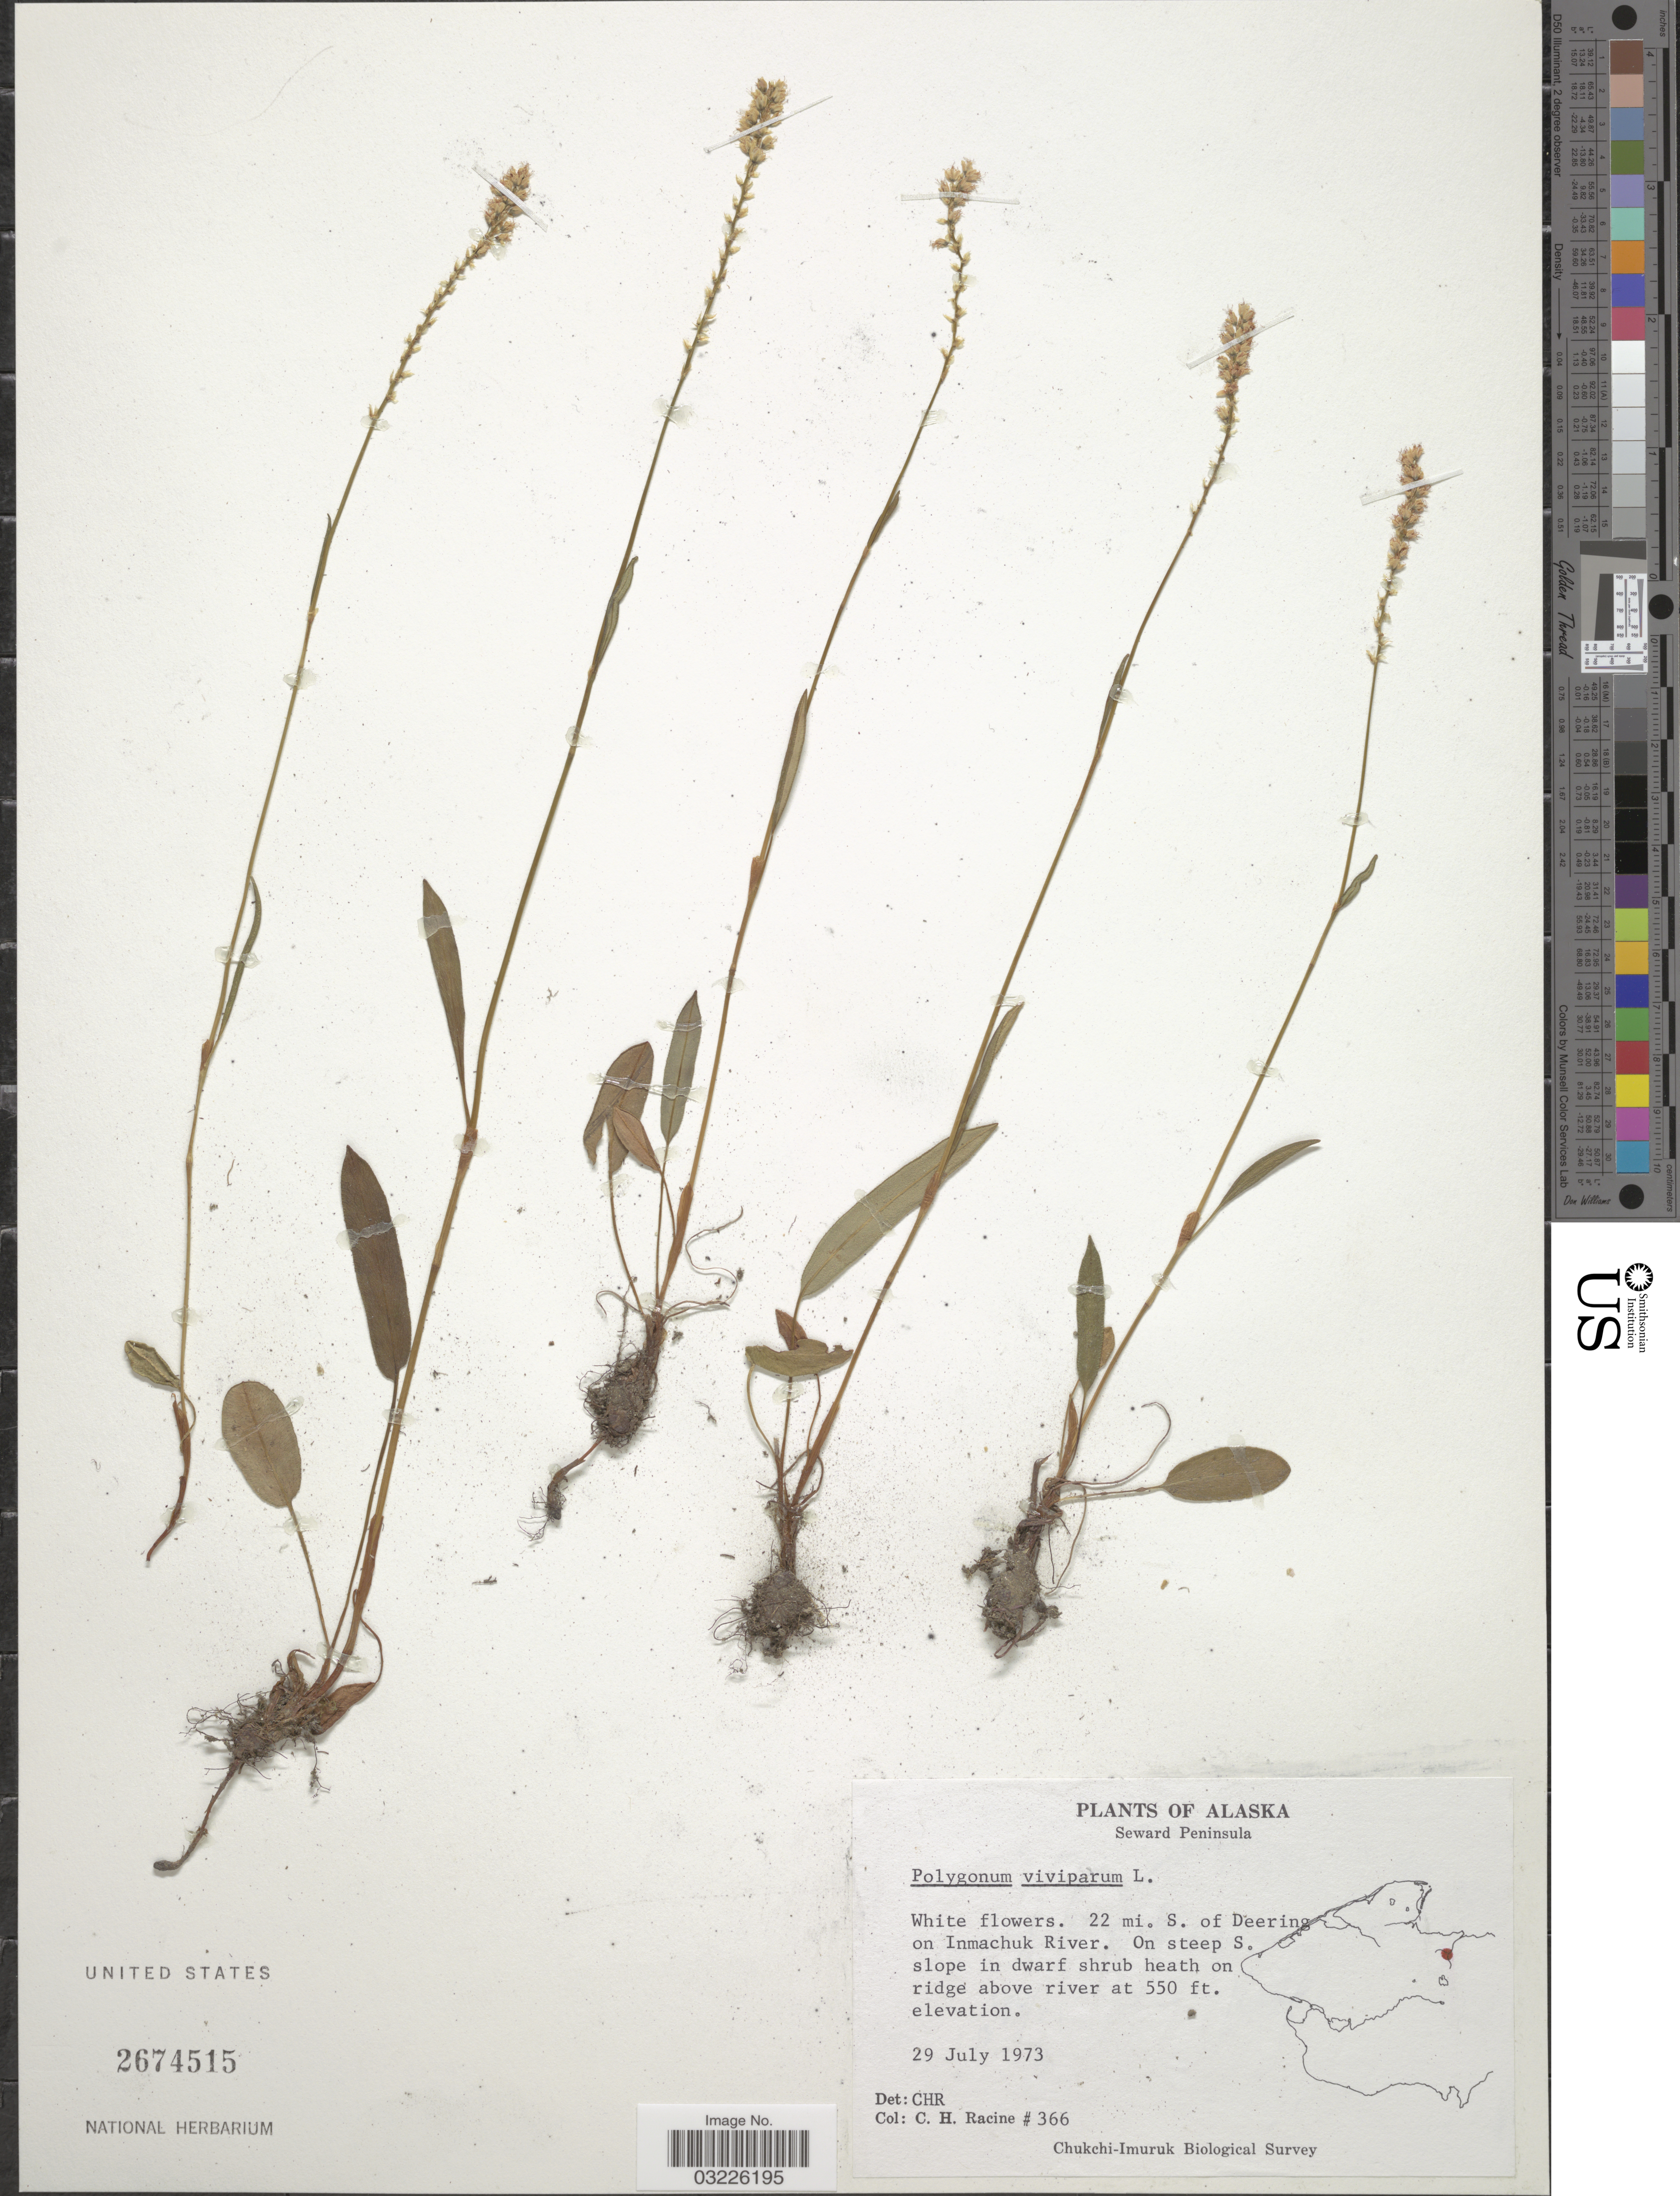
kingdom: Plantae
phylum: Tracheophyta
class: Magnoliopsida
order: Caryophyllales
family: Polygonaceae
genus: Bistorta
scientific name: Bistorta vivipara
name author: (L.) Delarbre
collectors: C. Racine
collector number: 366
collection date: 1973-07-29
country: United States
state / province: Alaska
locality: Seward Peninsula. 22 mi. S. of Deering on Inmachuk River.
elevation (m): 168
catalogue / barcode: US 2674515